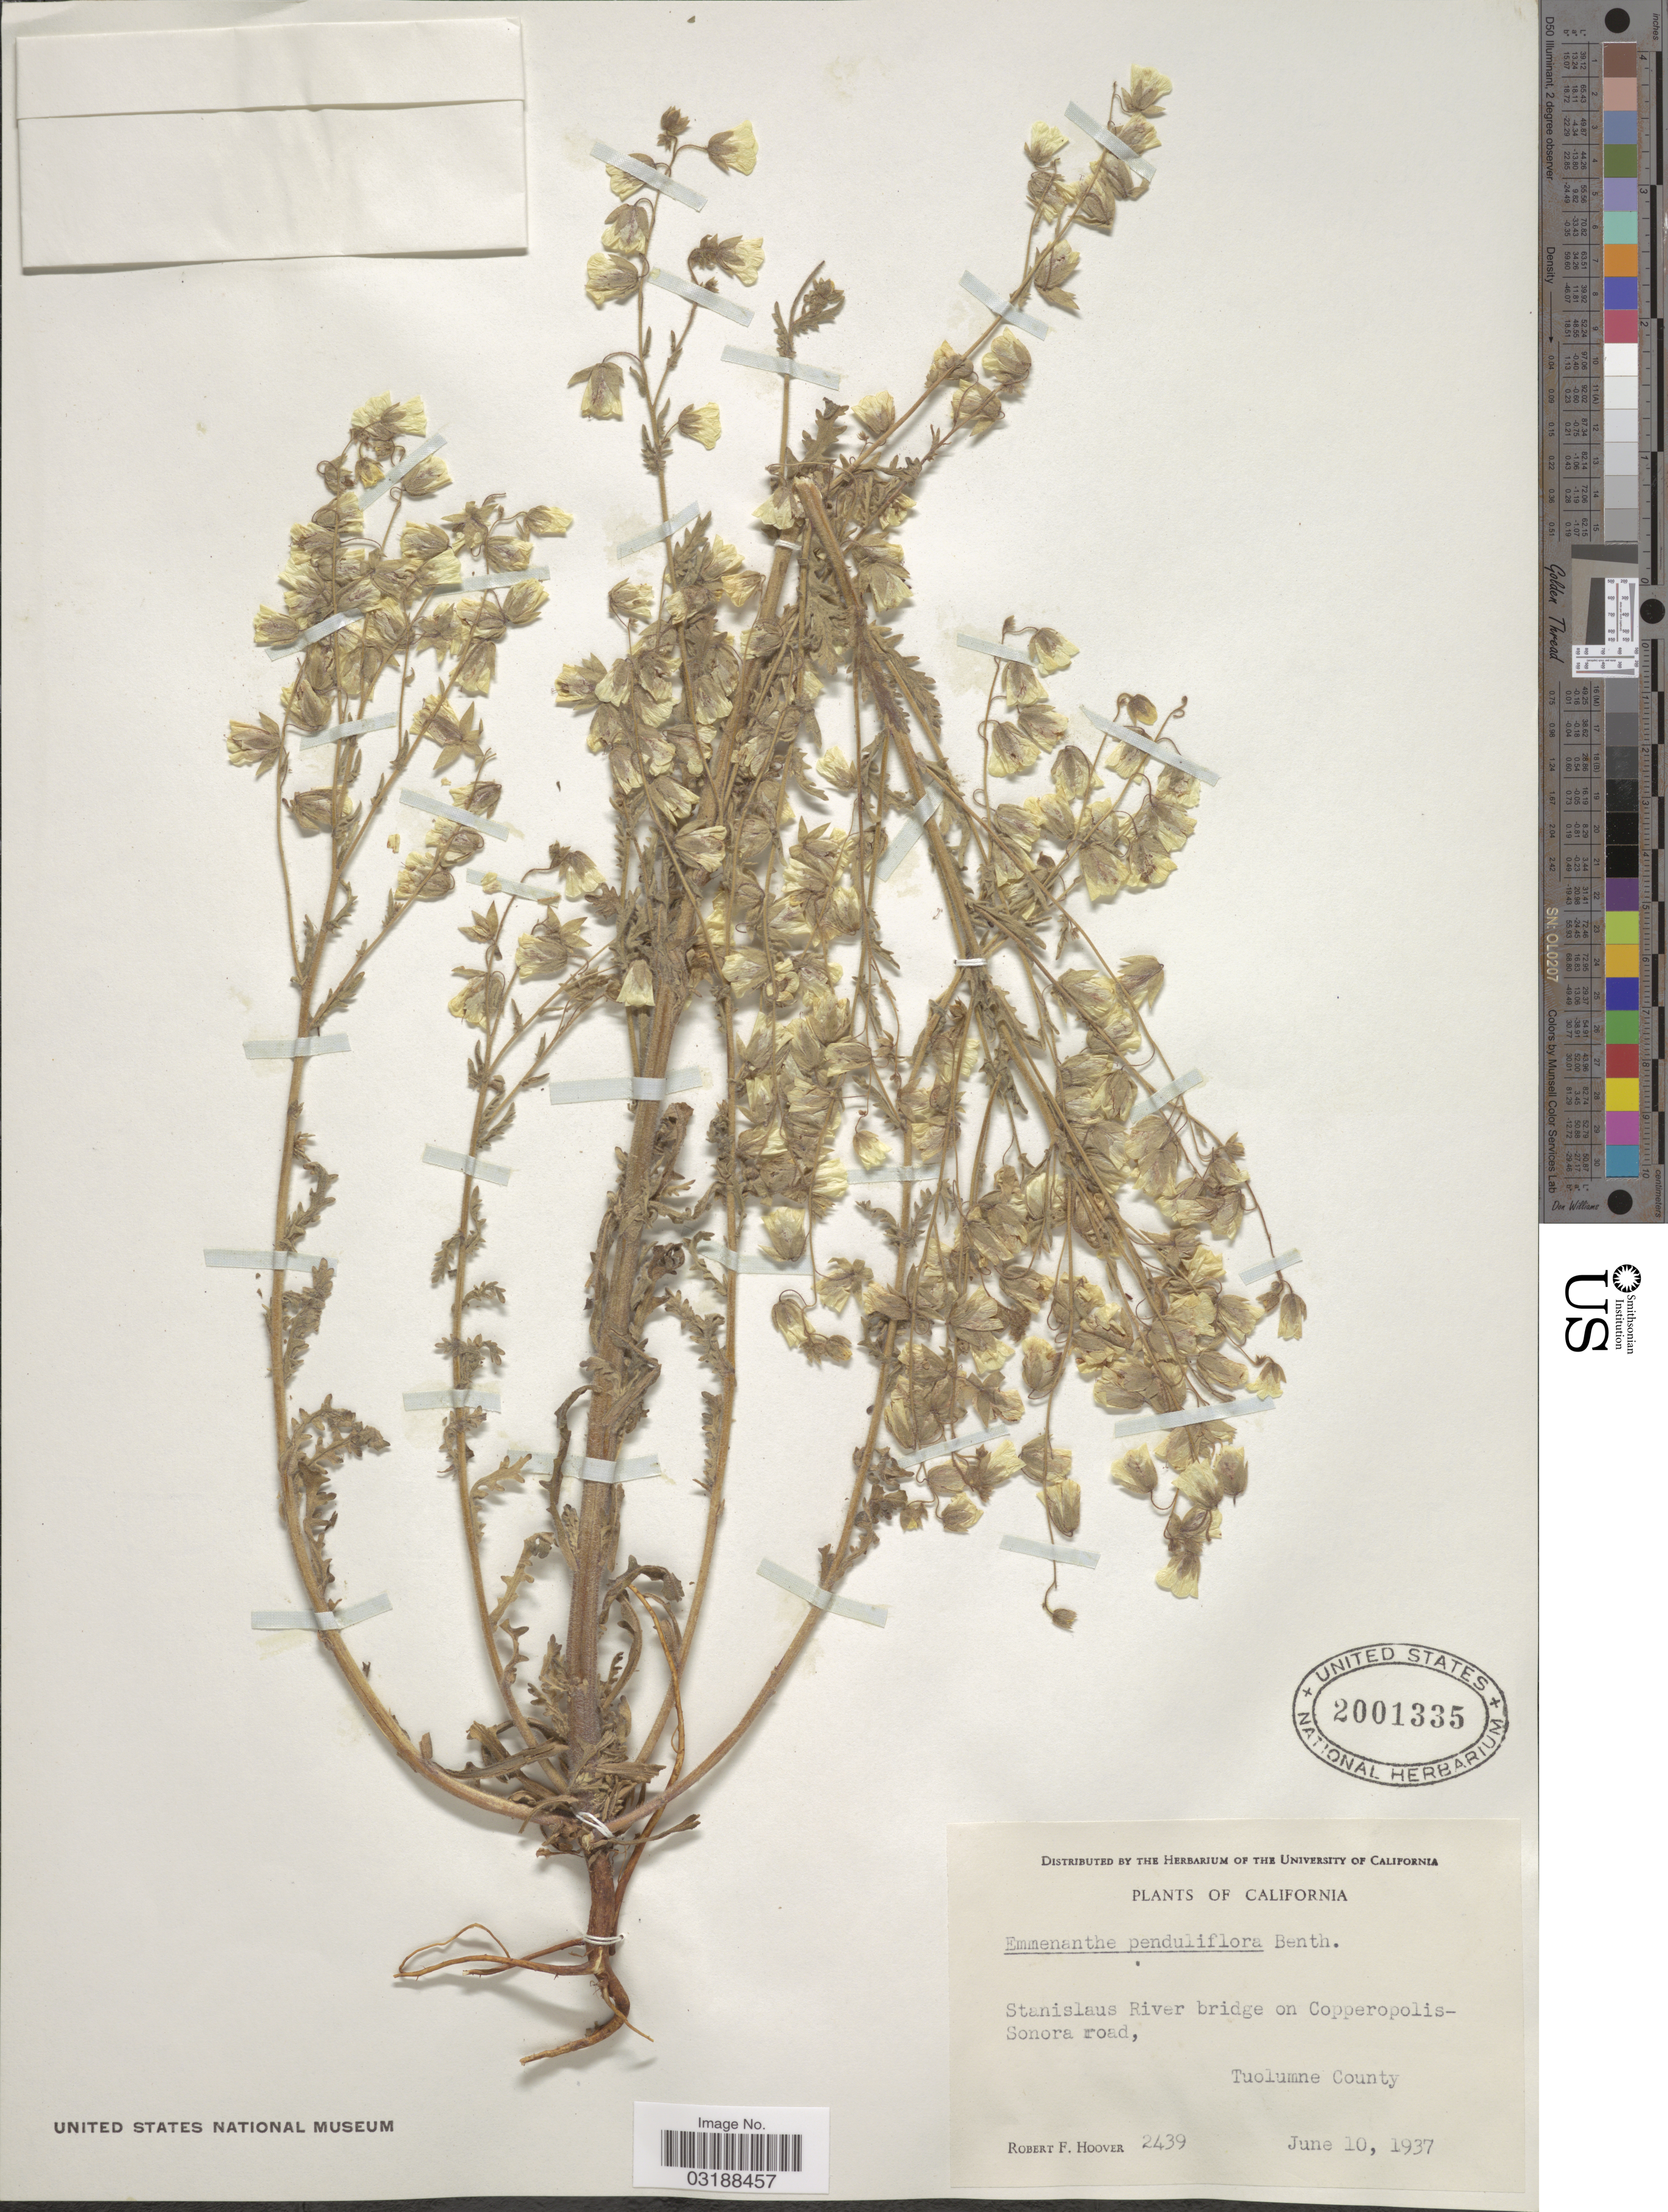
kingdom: Plantae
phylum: Tracheophyta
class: Magnoliopsida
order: Boraginales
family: Hydrophyllaceae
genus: Emmenanthe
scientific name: Emmenanthe penduliflora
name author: Benth.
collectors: R. F. Hoover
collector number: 2439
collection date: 1937-06-10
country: United States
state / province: California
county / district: Tuolumne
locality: Stanislaus River bridge on Copperopolis-Sonora road, Tuolumne County.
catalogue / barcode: US 2001335